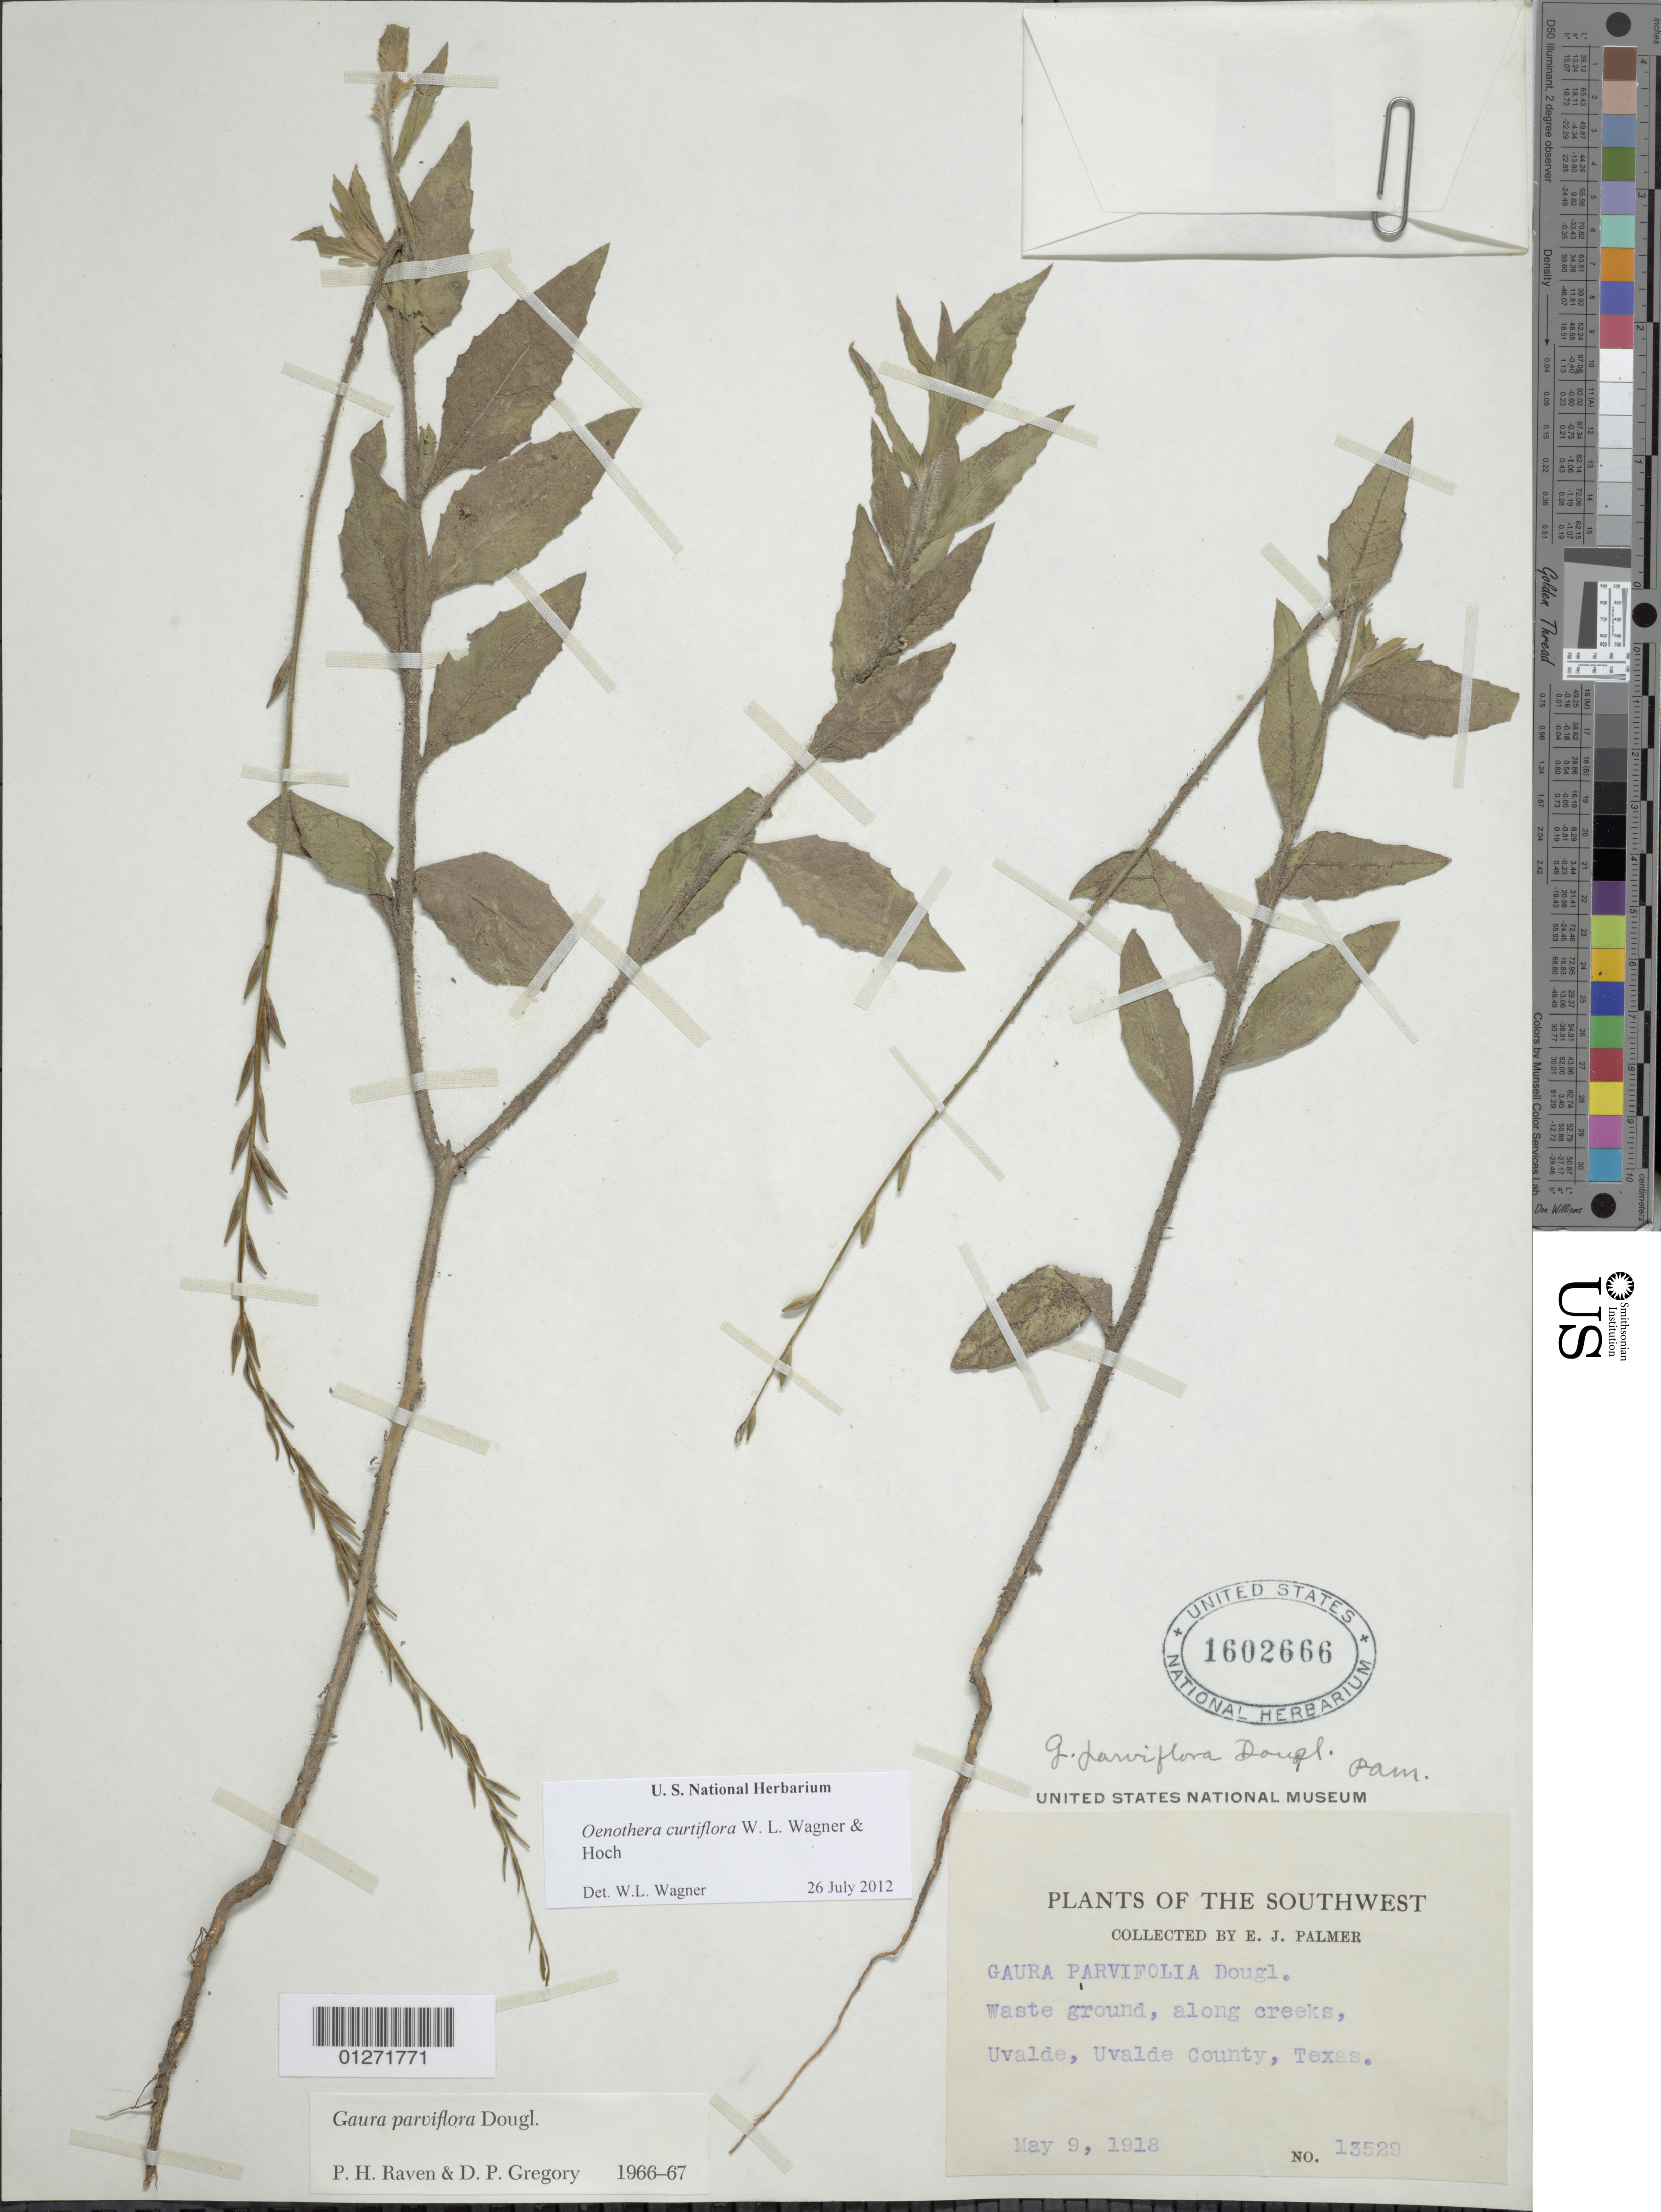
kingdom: Plantae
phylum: Tracheophyta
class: Magnoliopsida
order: Myrtales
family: Onagraceae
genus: Oenothera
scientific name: Oenothera curtiflora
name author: W.L. Wagner & Hoch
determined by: Wagner, W. L., (BOT), Smithsonian Institution - National Museum of Natural History (UNITED STATES)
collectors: E. J. Palmer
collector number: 13529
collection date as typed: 09 May 1918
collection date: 1918-05-09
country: United States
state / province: Texas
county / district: Uvalde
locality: Uvalde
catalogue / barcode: US 1602666